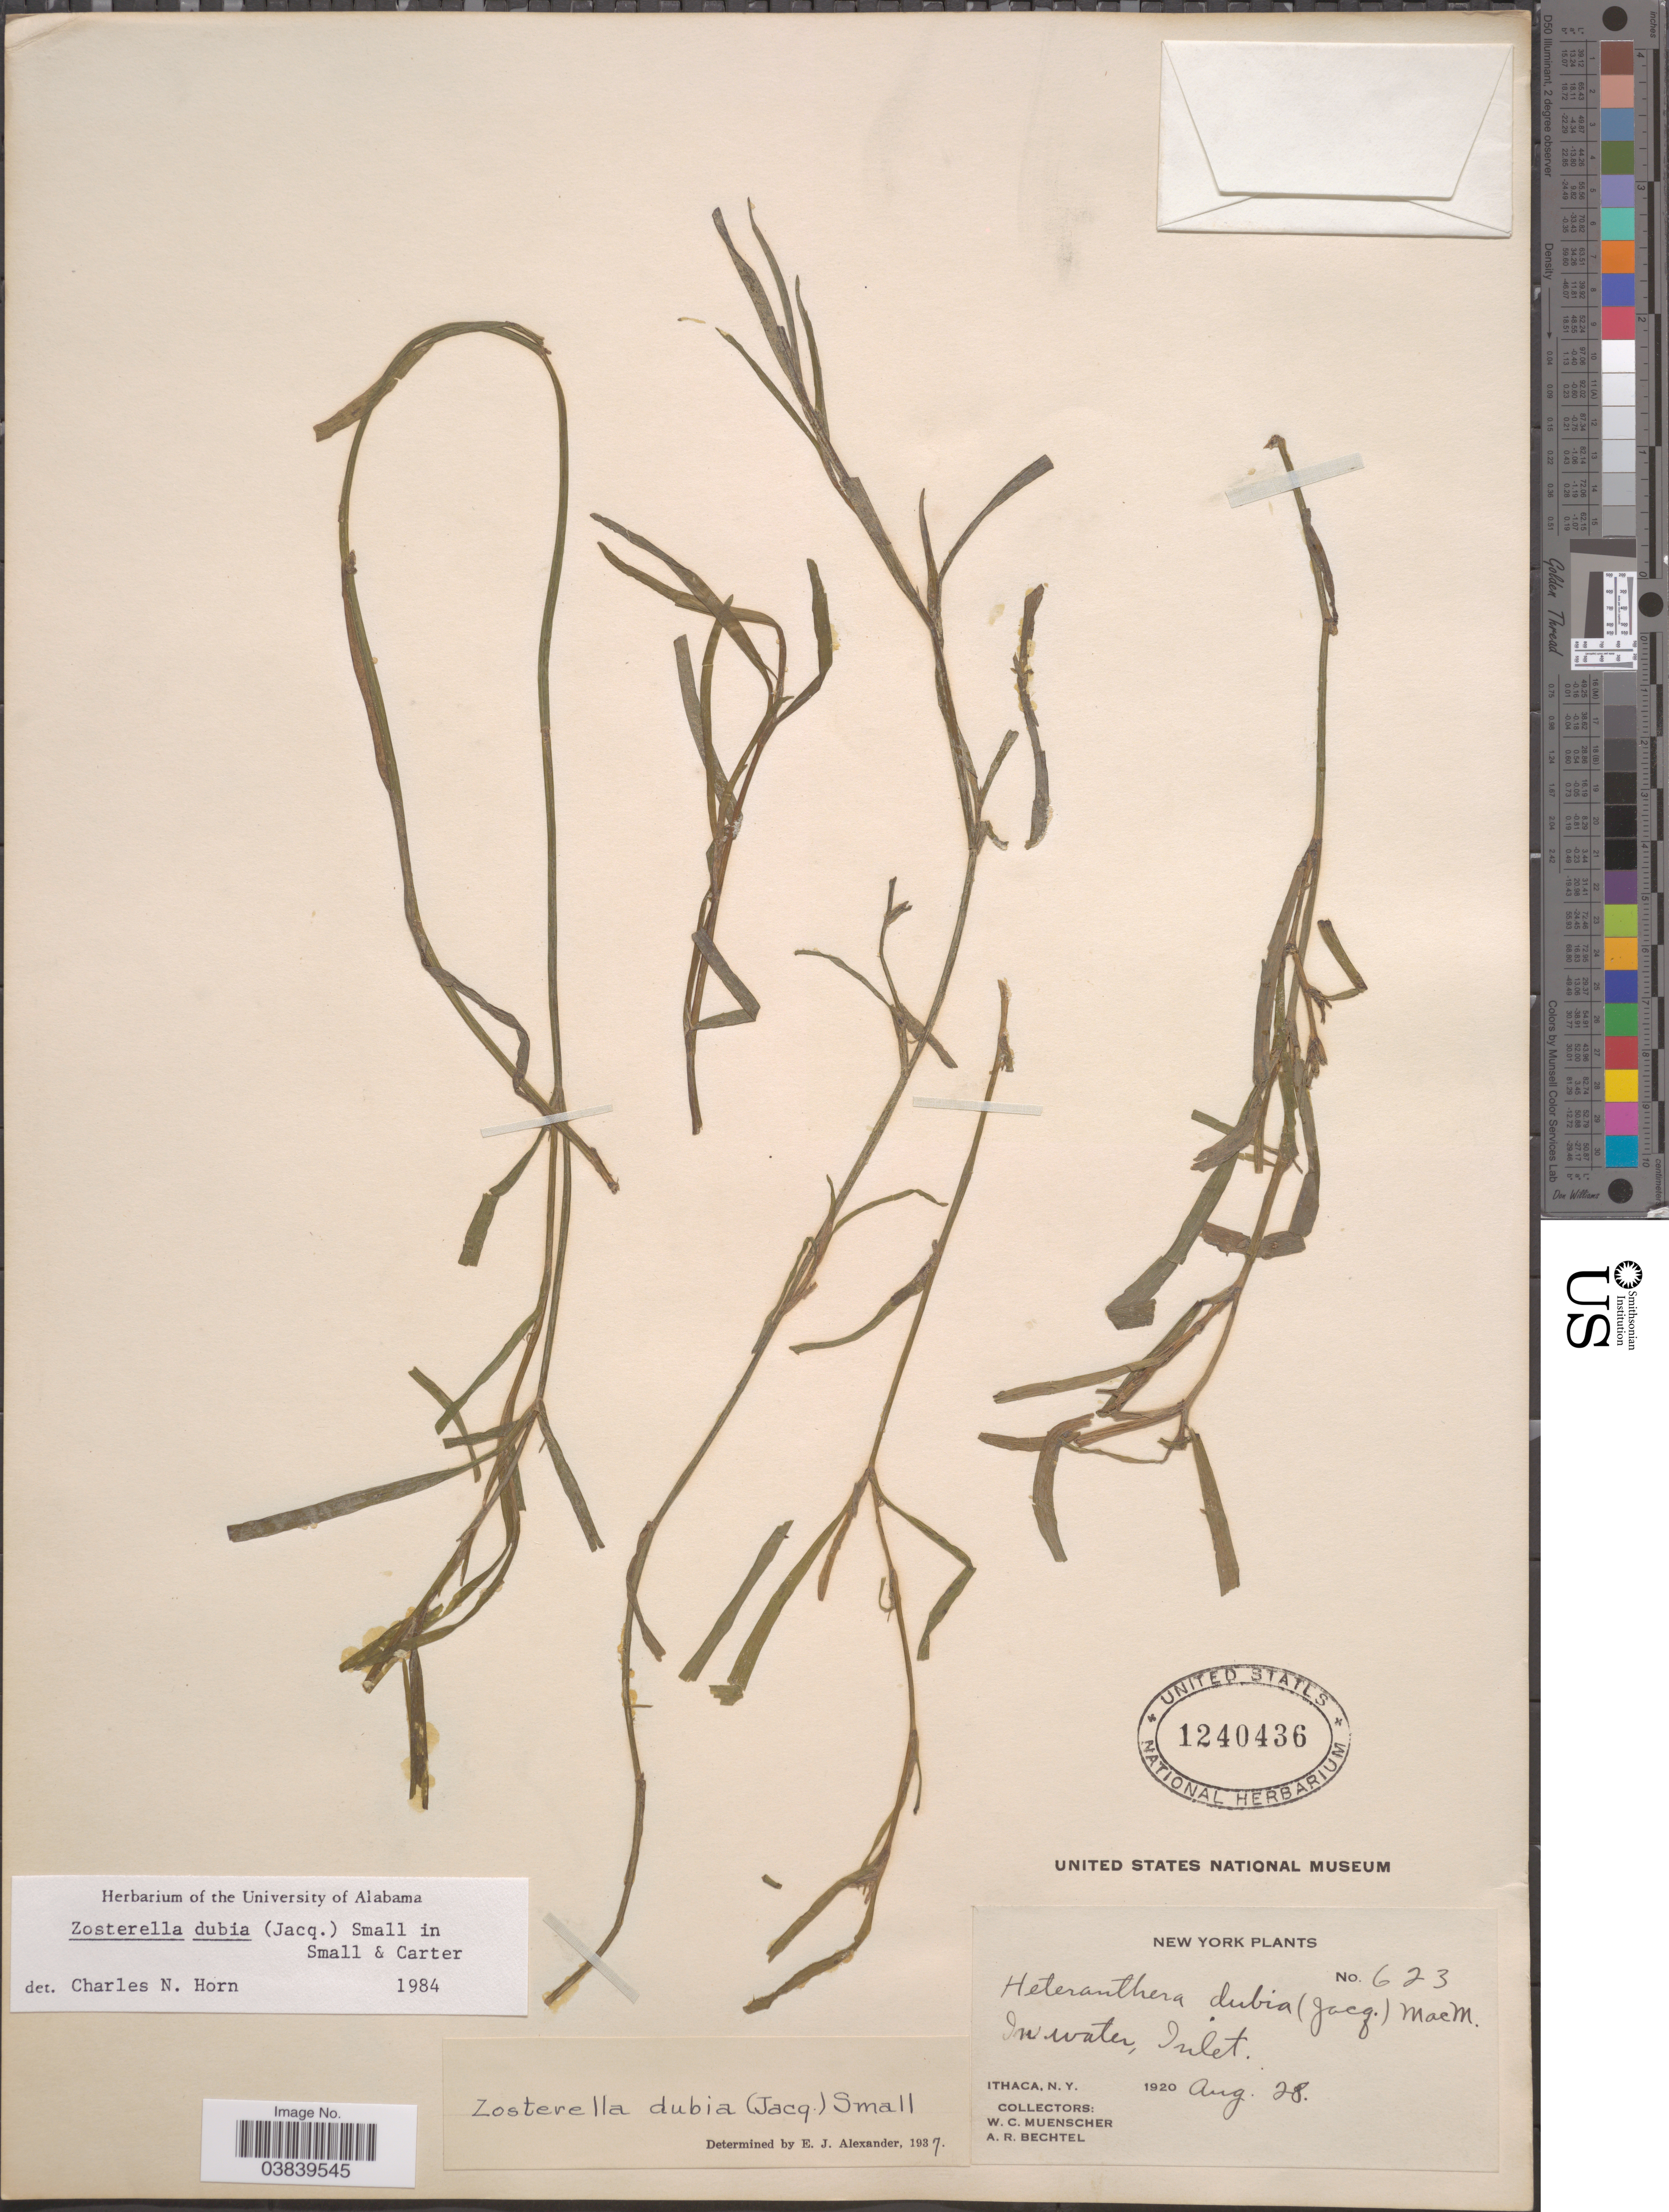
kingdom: Plantae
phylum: Tracheophyta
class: Liliopsida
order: Commelinales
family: Pontederiaceae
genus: Heteranthera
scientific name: Heteranthera dubia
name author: (Jacq.) MacMill.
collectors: W. Muenscher & A. Bechtel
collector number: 623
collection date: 1920-08-28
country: United States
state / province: New York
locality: Inlet. Ithaca.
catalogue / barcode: US 1240436